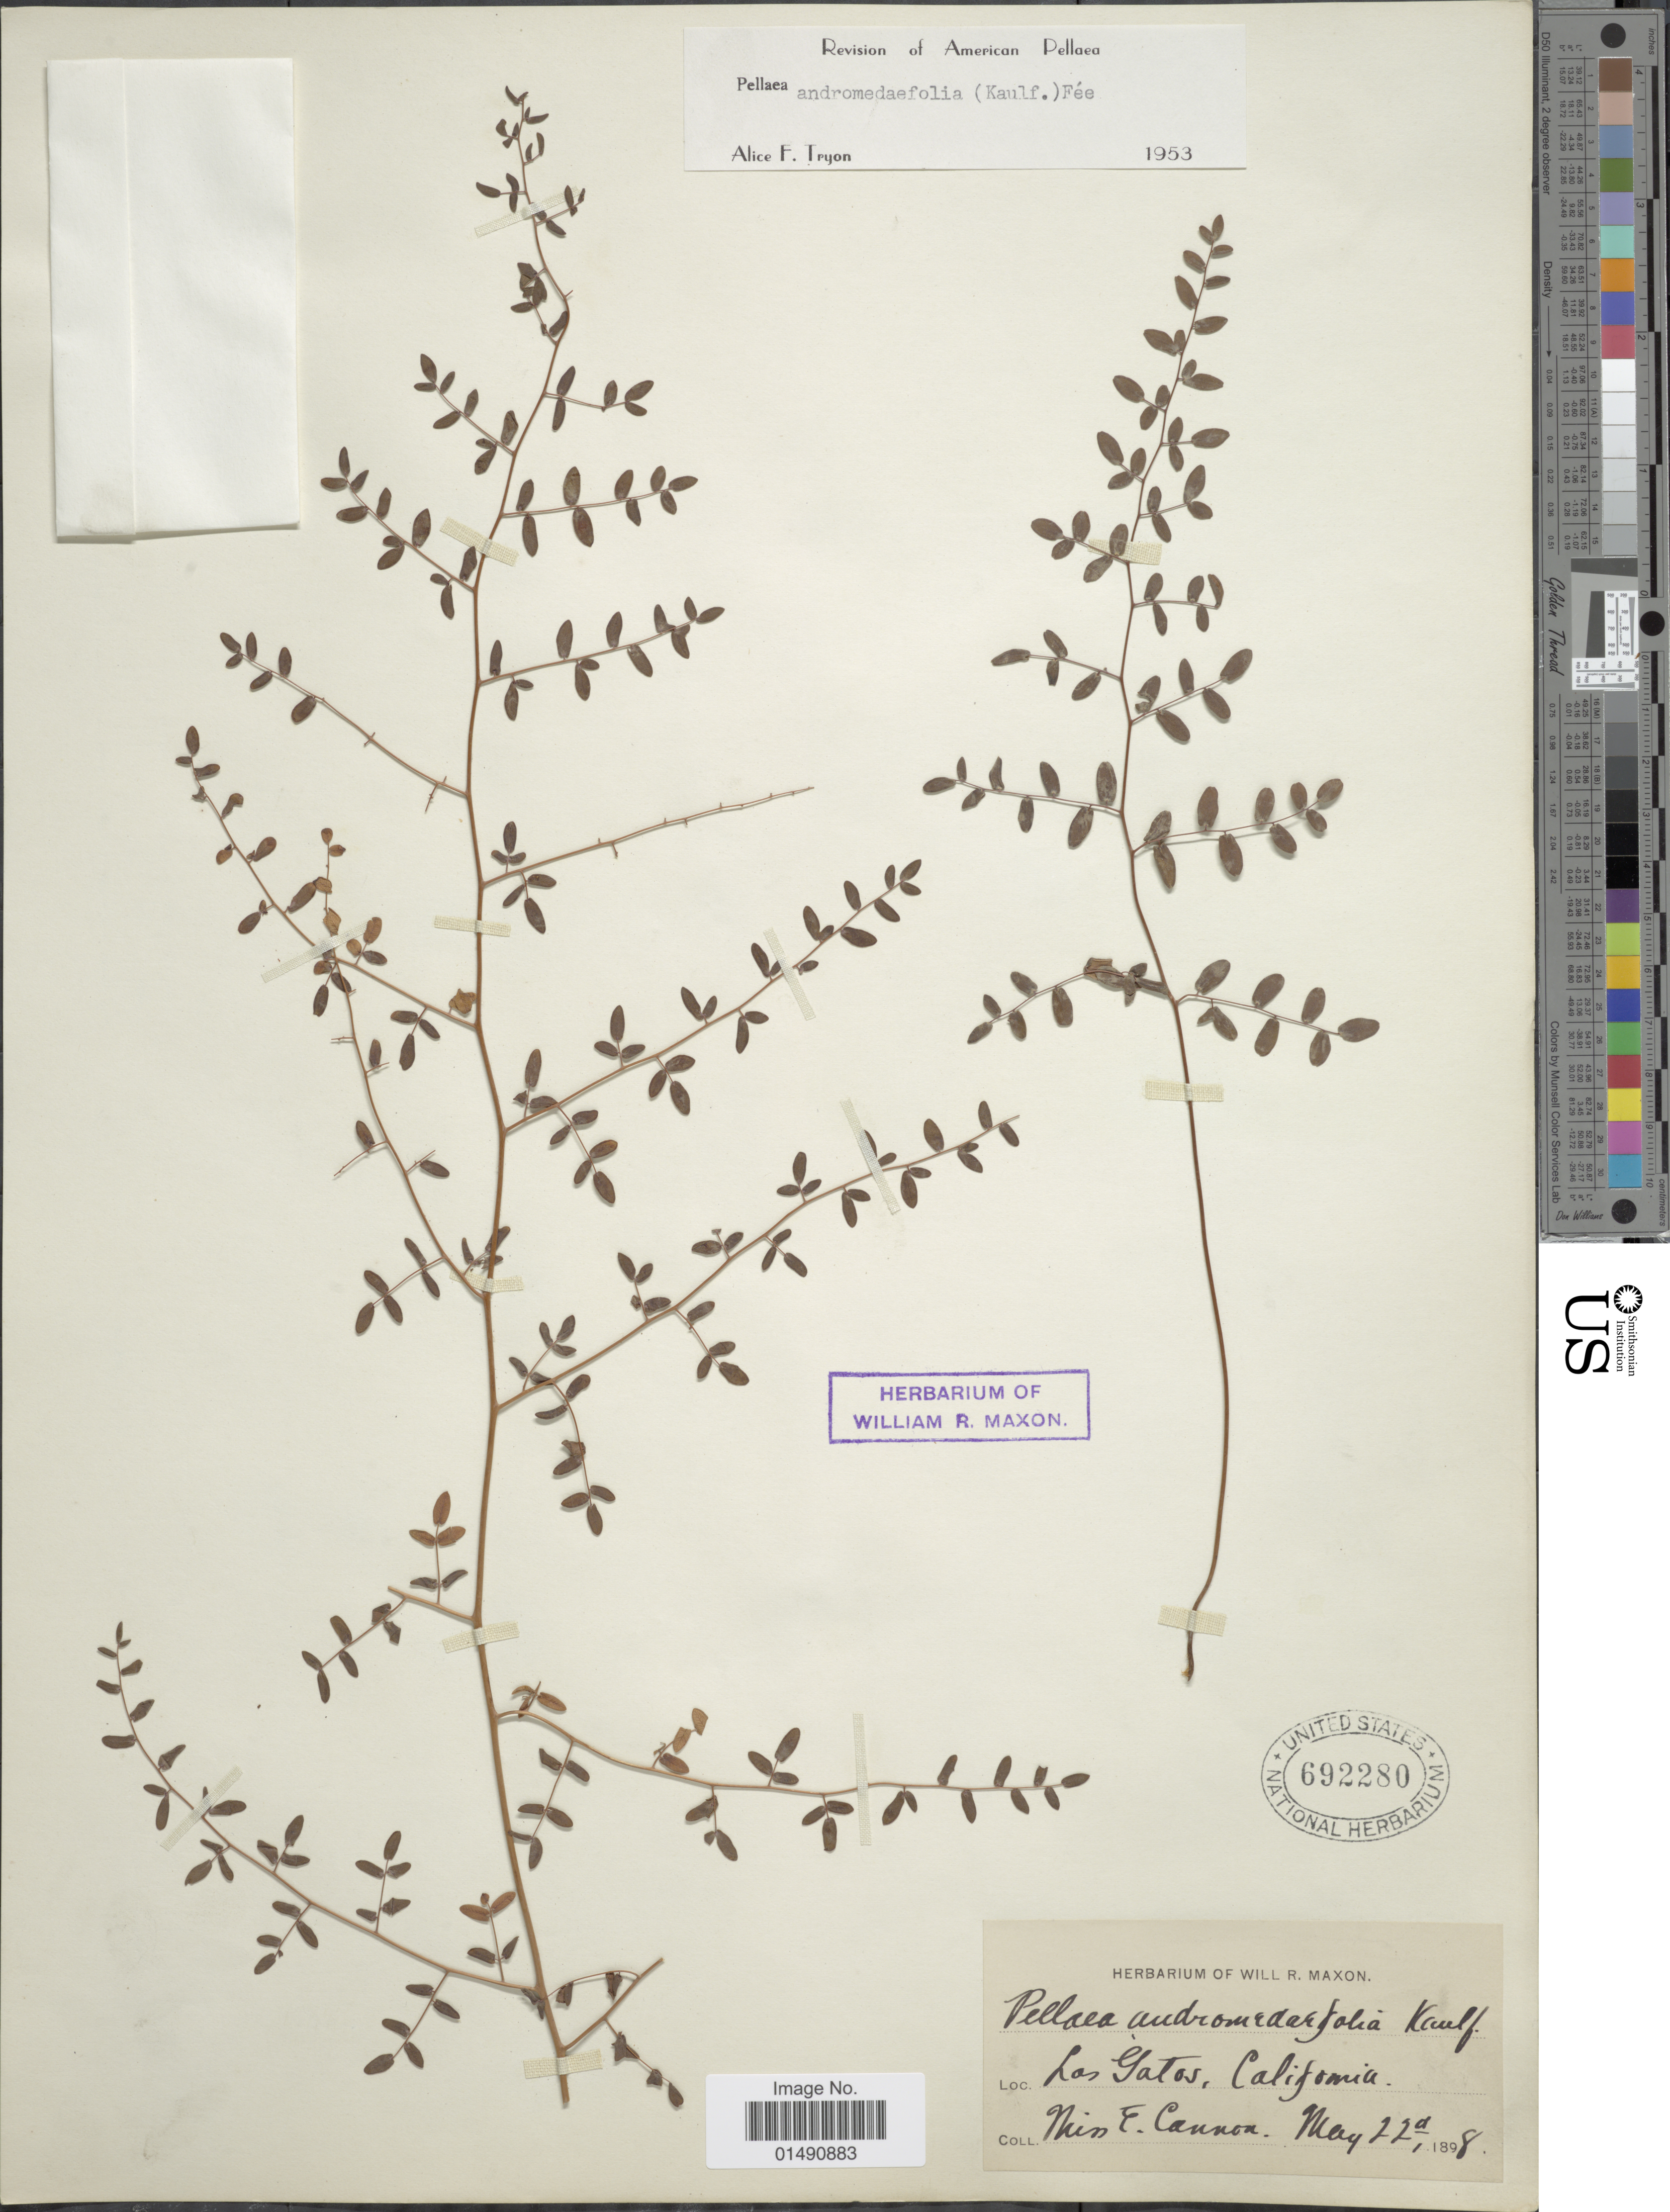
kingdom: Plantae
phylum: Tracheophyta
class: Polypodiopsida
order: Polypodiales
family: Pteridaceae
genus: Pellaea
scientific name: Pellaea andromedifolia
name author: (Kaulf.) Fée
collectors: E. Cannon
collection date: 1898-05-22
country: United States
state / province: California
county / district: Santa Clara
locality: Los Gatos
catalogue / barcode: US 692280